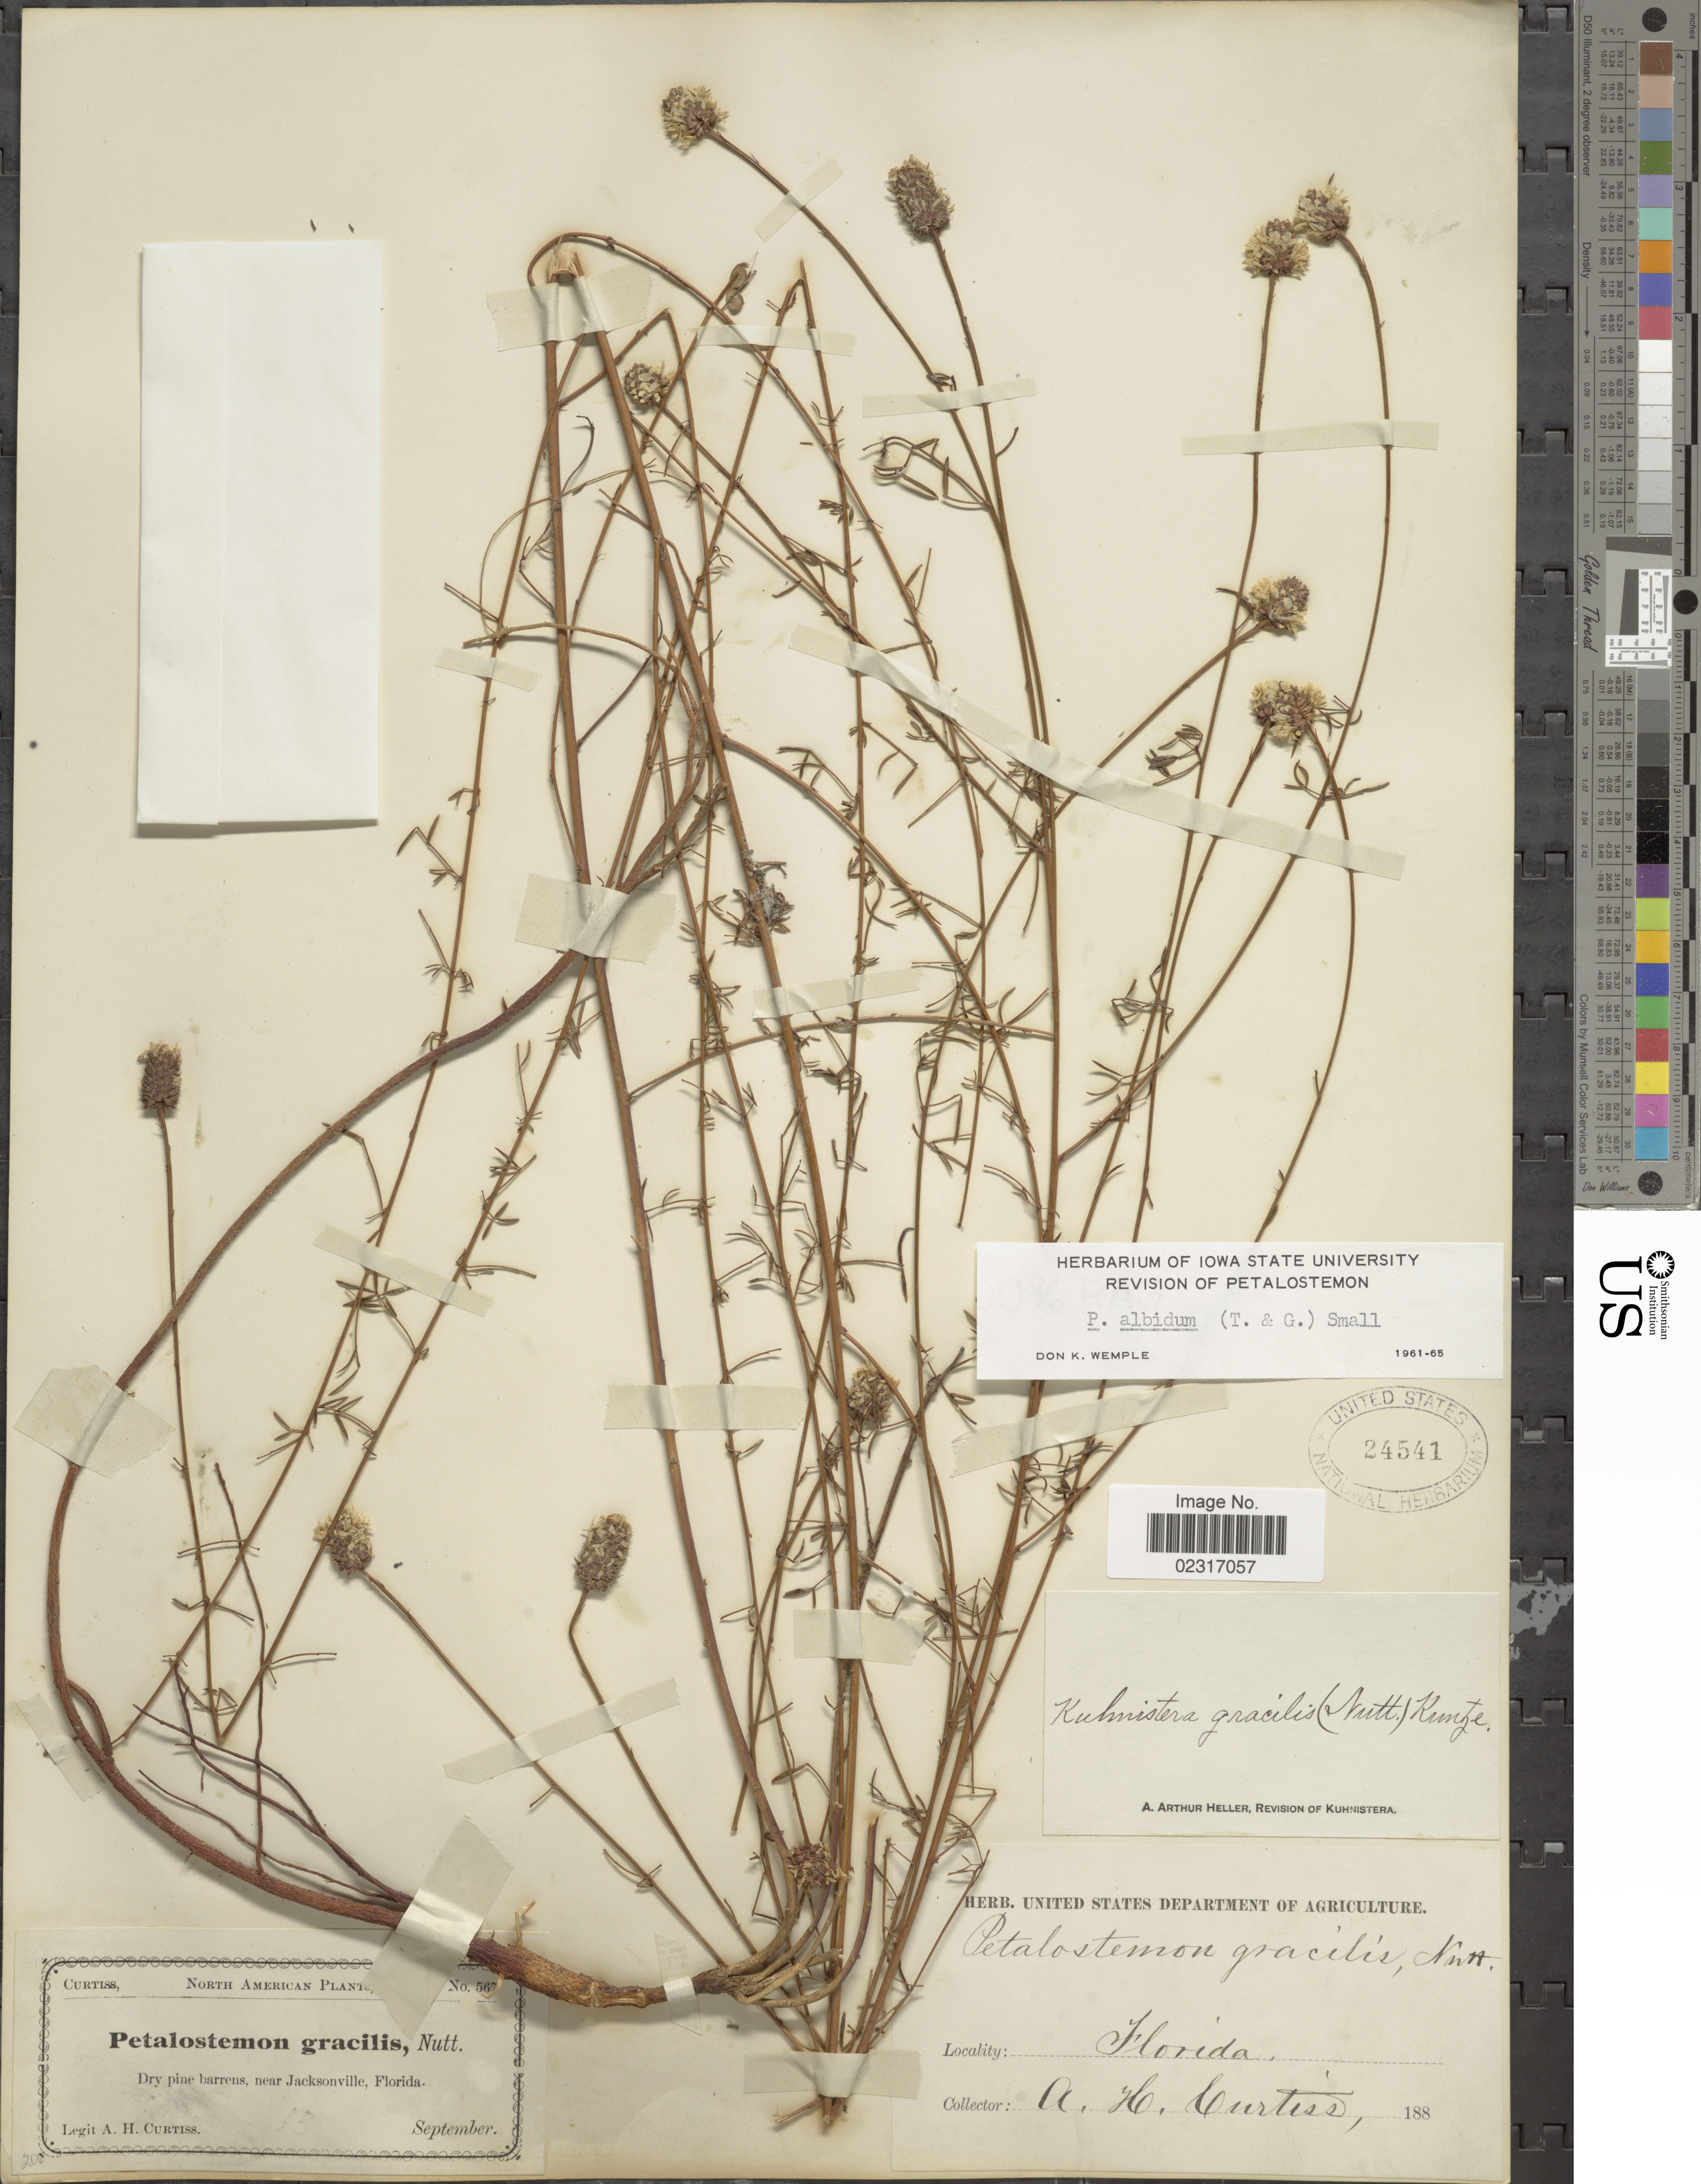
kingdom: Plantae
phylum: Tracheophyta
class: Magnoliopsida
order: Fabales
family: Fabaceae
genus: Dalea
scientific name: Dalea carnea var. albida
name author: (Torr. & A. Gray) Barneby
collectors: A. H. Curtiss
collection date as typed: Transcribed d/m/y: /9/188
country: United States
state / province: Florida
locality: Near Jacksonville.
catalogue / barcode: US 24541